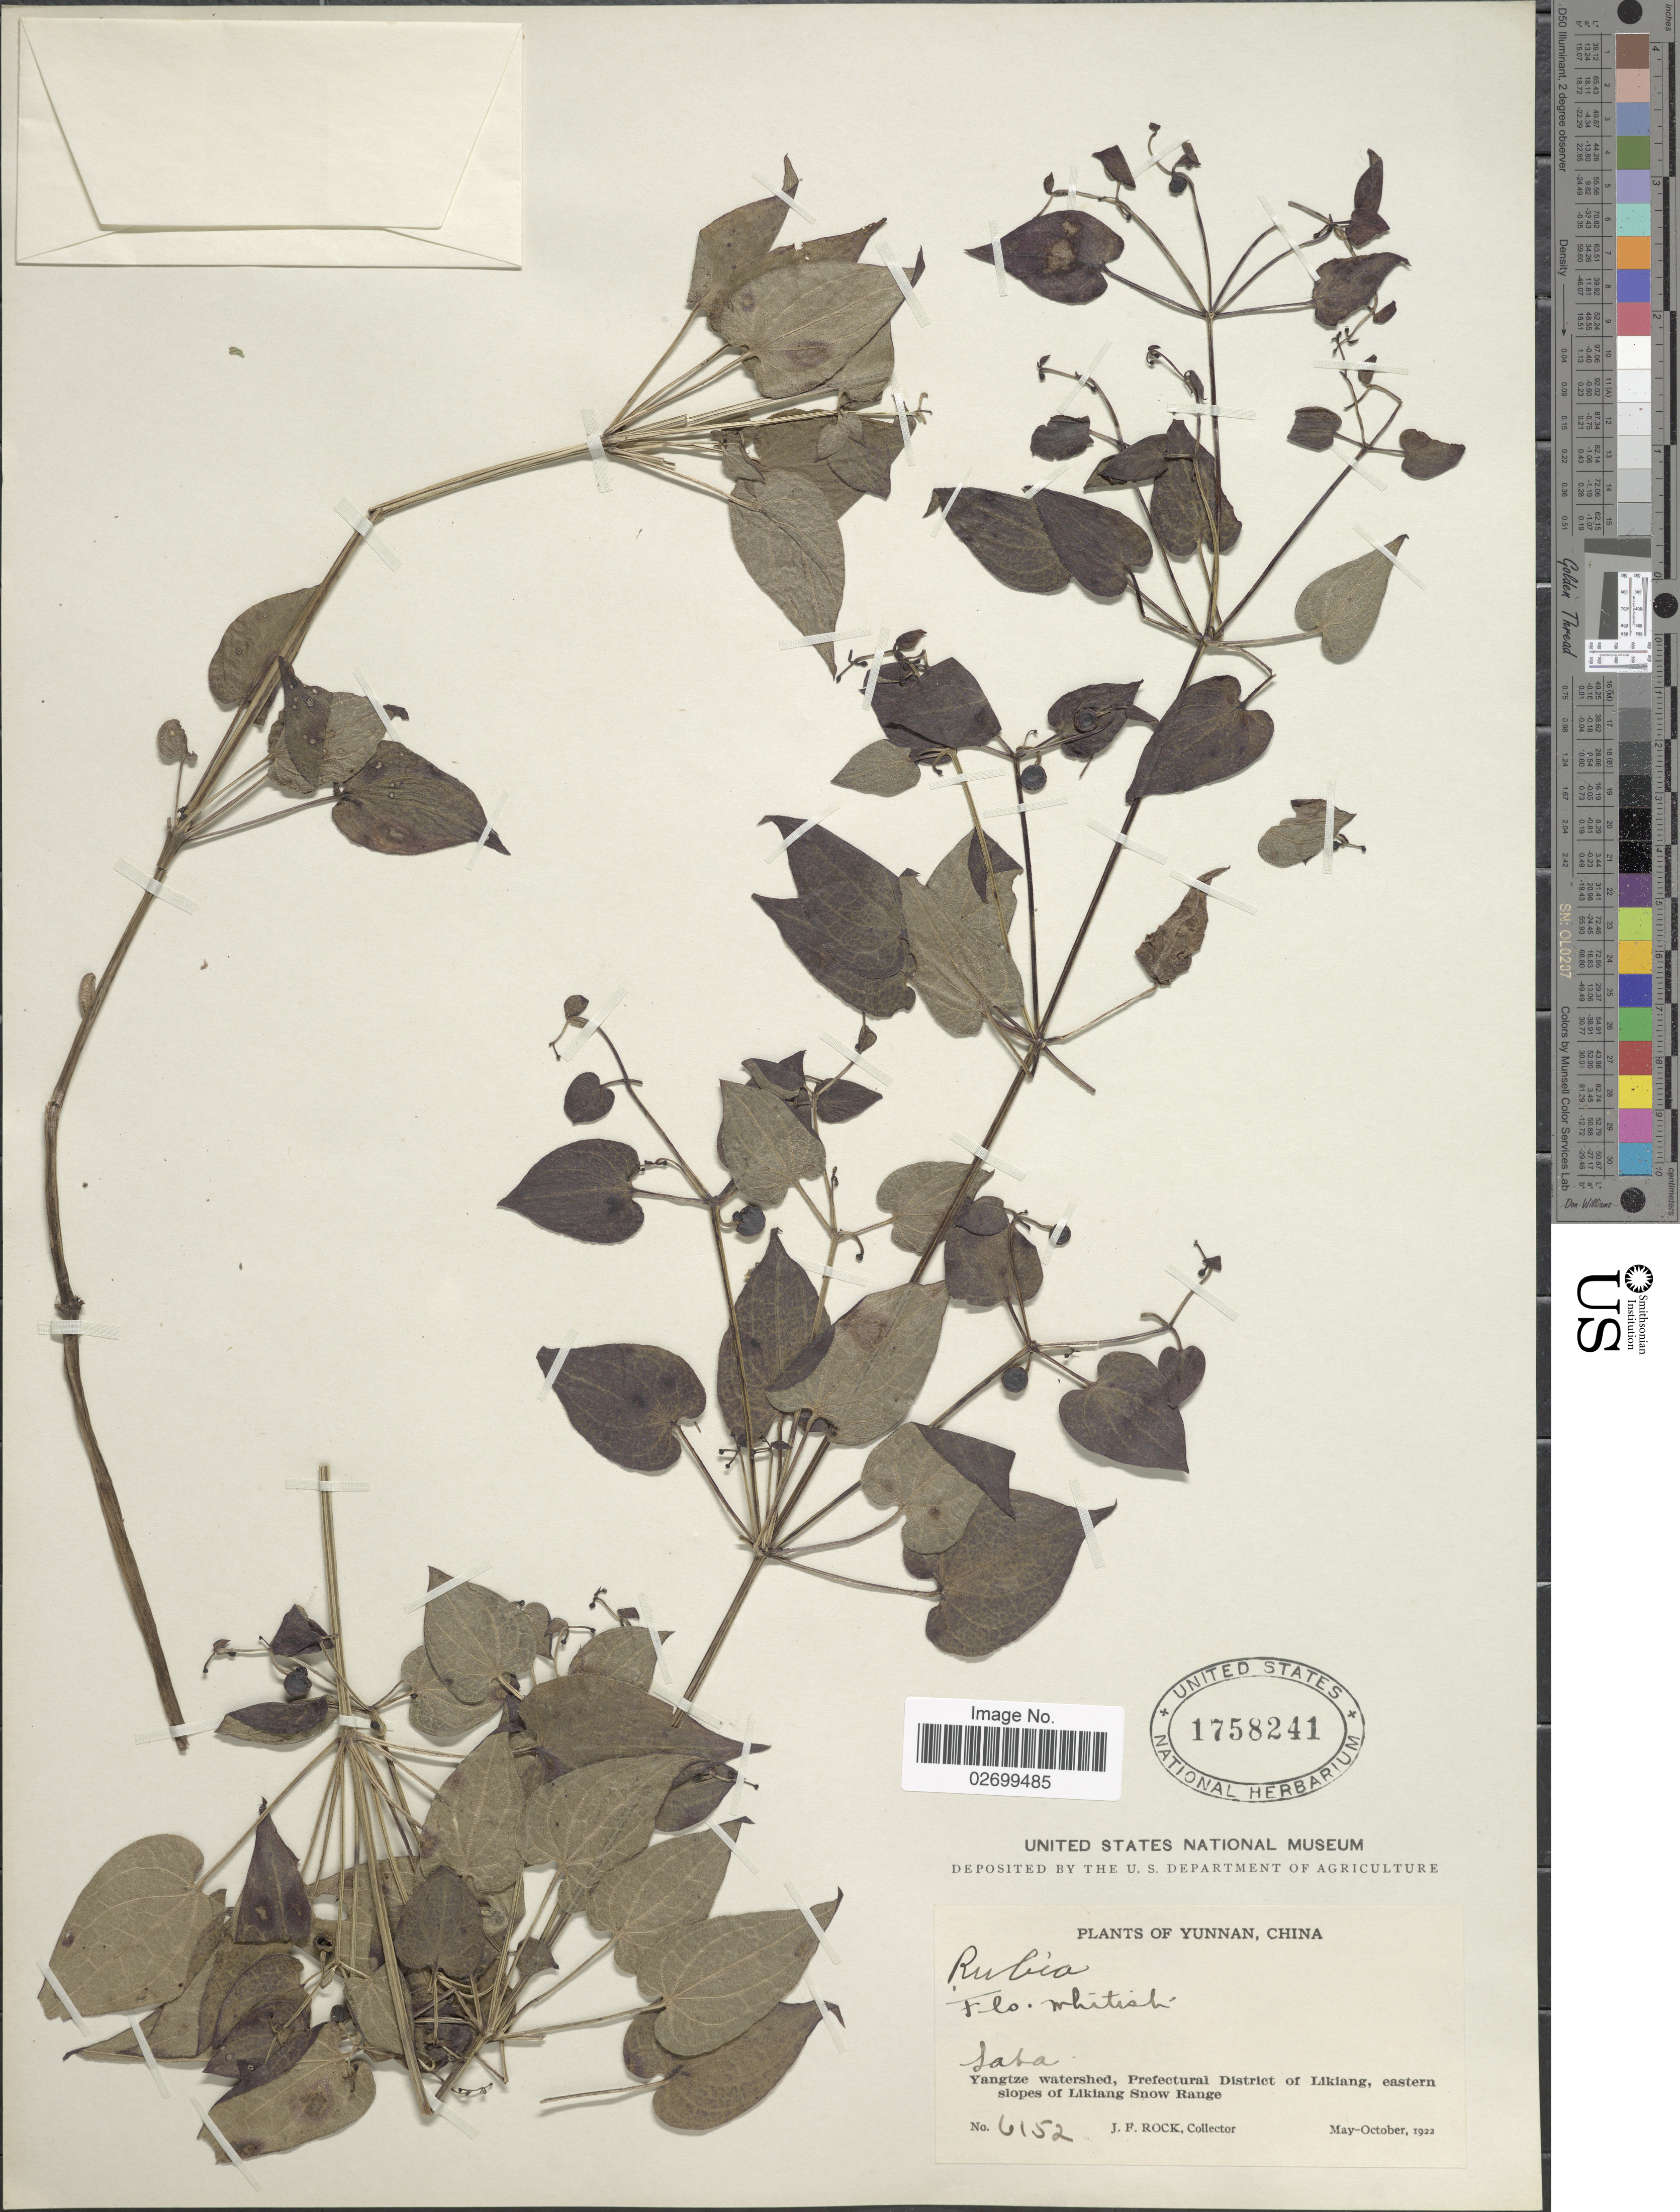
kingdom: Plantae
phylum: Tracheophyta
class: Magnoliopsida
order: Gentianales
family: Rubiaceae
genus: Rubia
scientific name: Rubia cordifolia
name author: L.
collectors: J. F. Rock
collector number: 6152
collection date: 1922-05/1922-10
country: China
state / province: Yunnan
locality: Saba, Yangtze watershed, Prefectural District of Likiang, eastern slopes of Likiang Snow Range.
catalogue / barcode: US 1758241